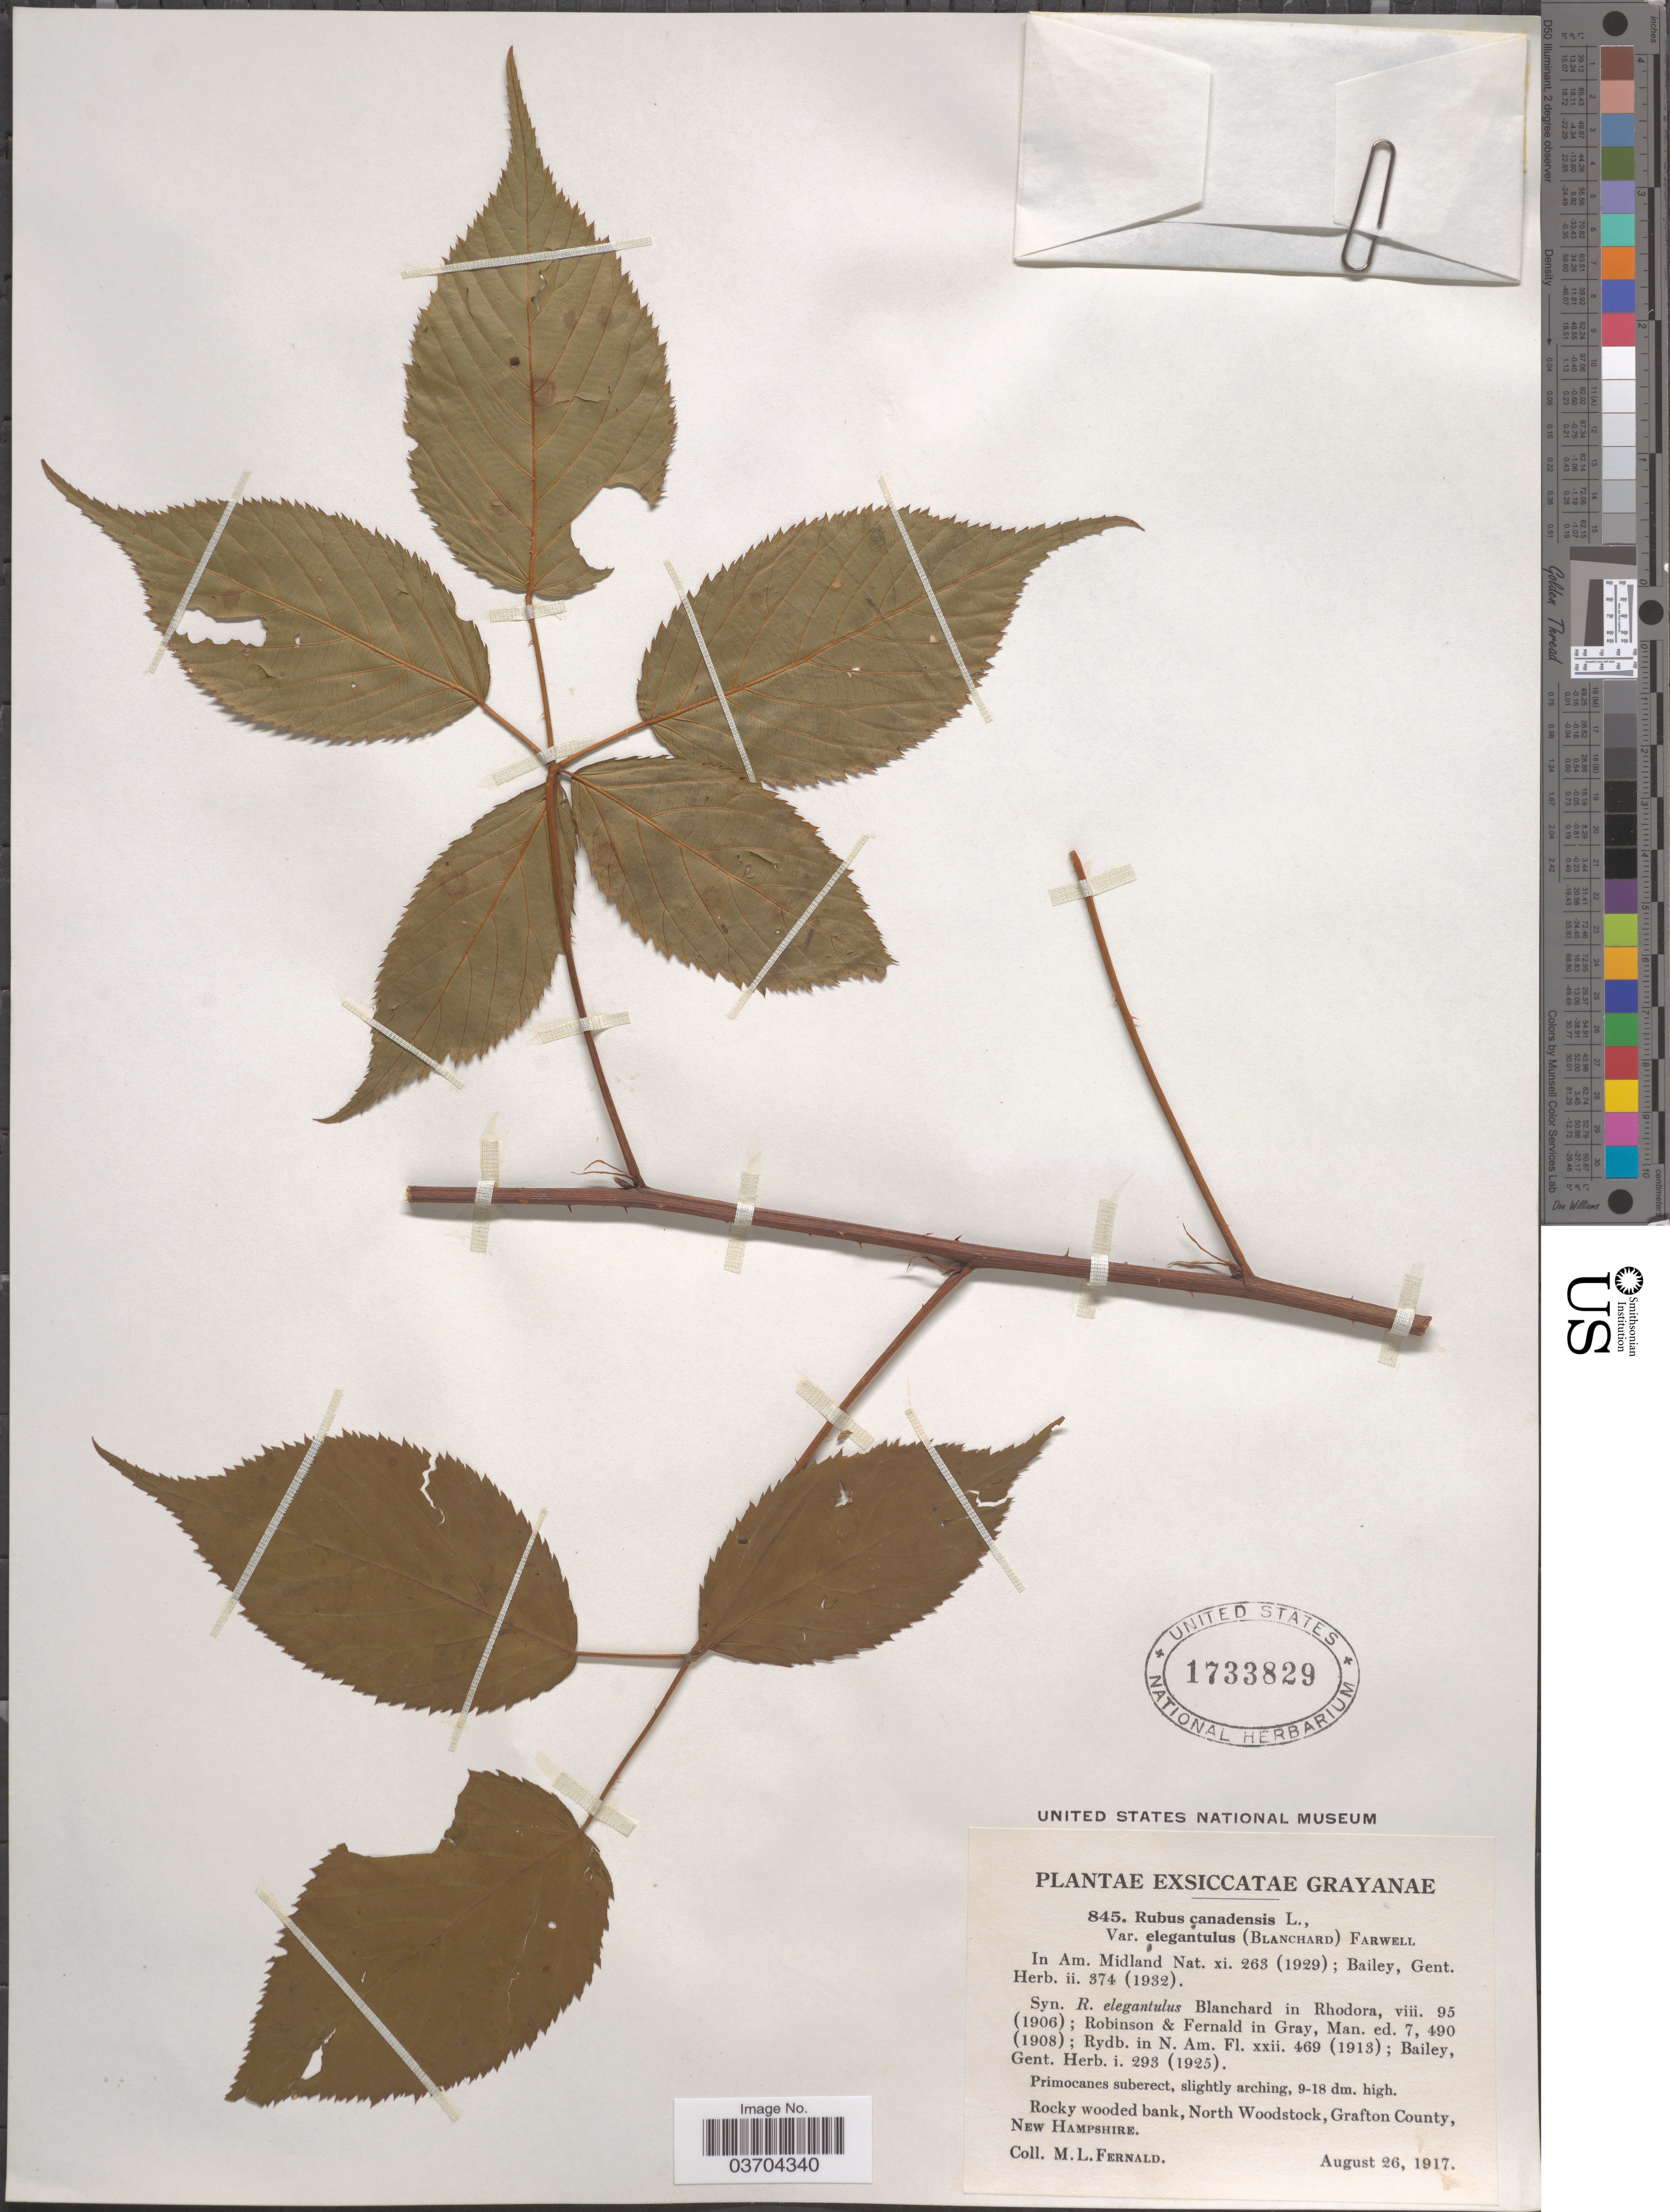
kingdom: Plantae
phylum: Tracheophyta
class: Magnoliopsida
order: Rosales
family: Rosaceae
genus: Rubus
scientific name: Rubus canadensis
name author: L.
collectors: M. L. Fernald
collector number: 845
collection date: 1917-08-26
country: United States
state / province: New Hampshire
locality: Rocky wooded bank, North Woodstock, Grafton County.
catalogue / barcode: US 1733829